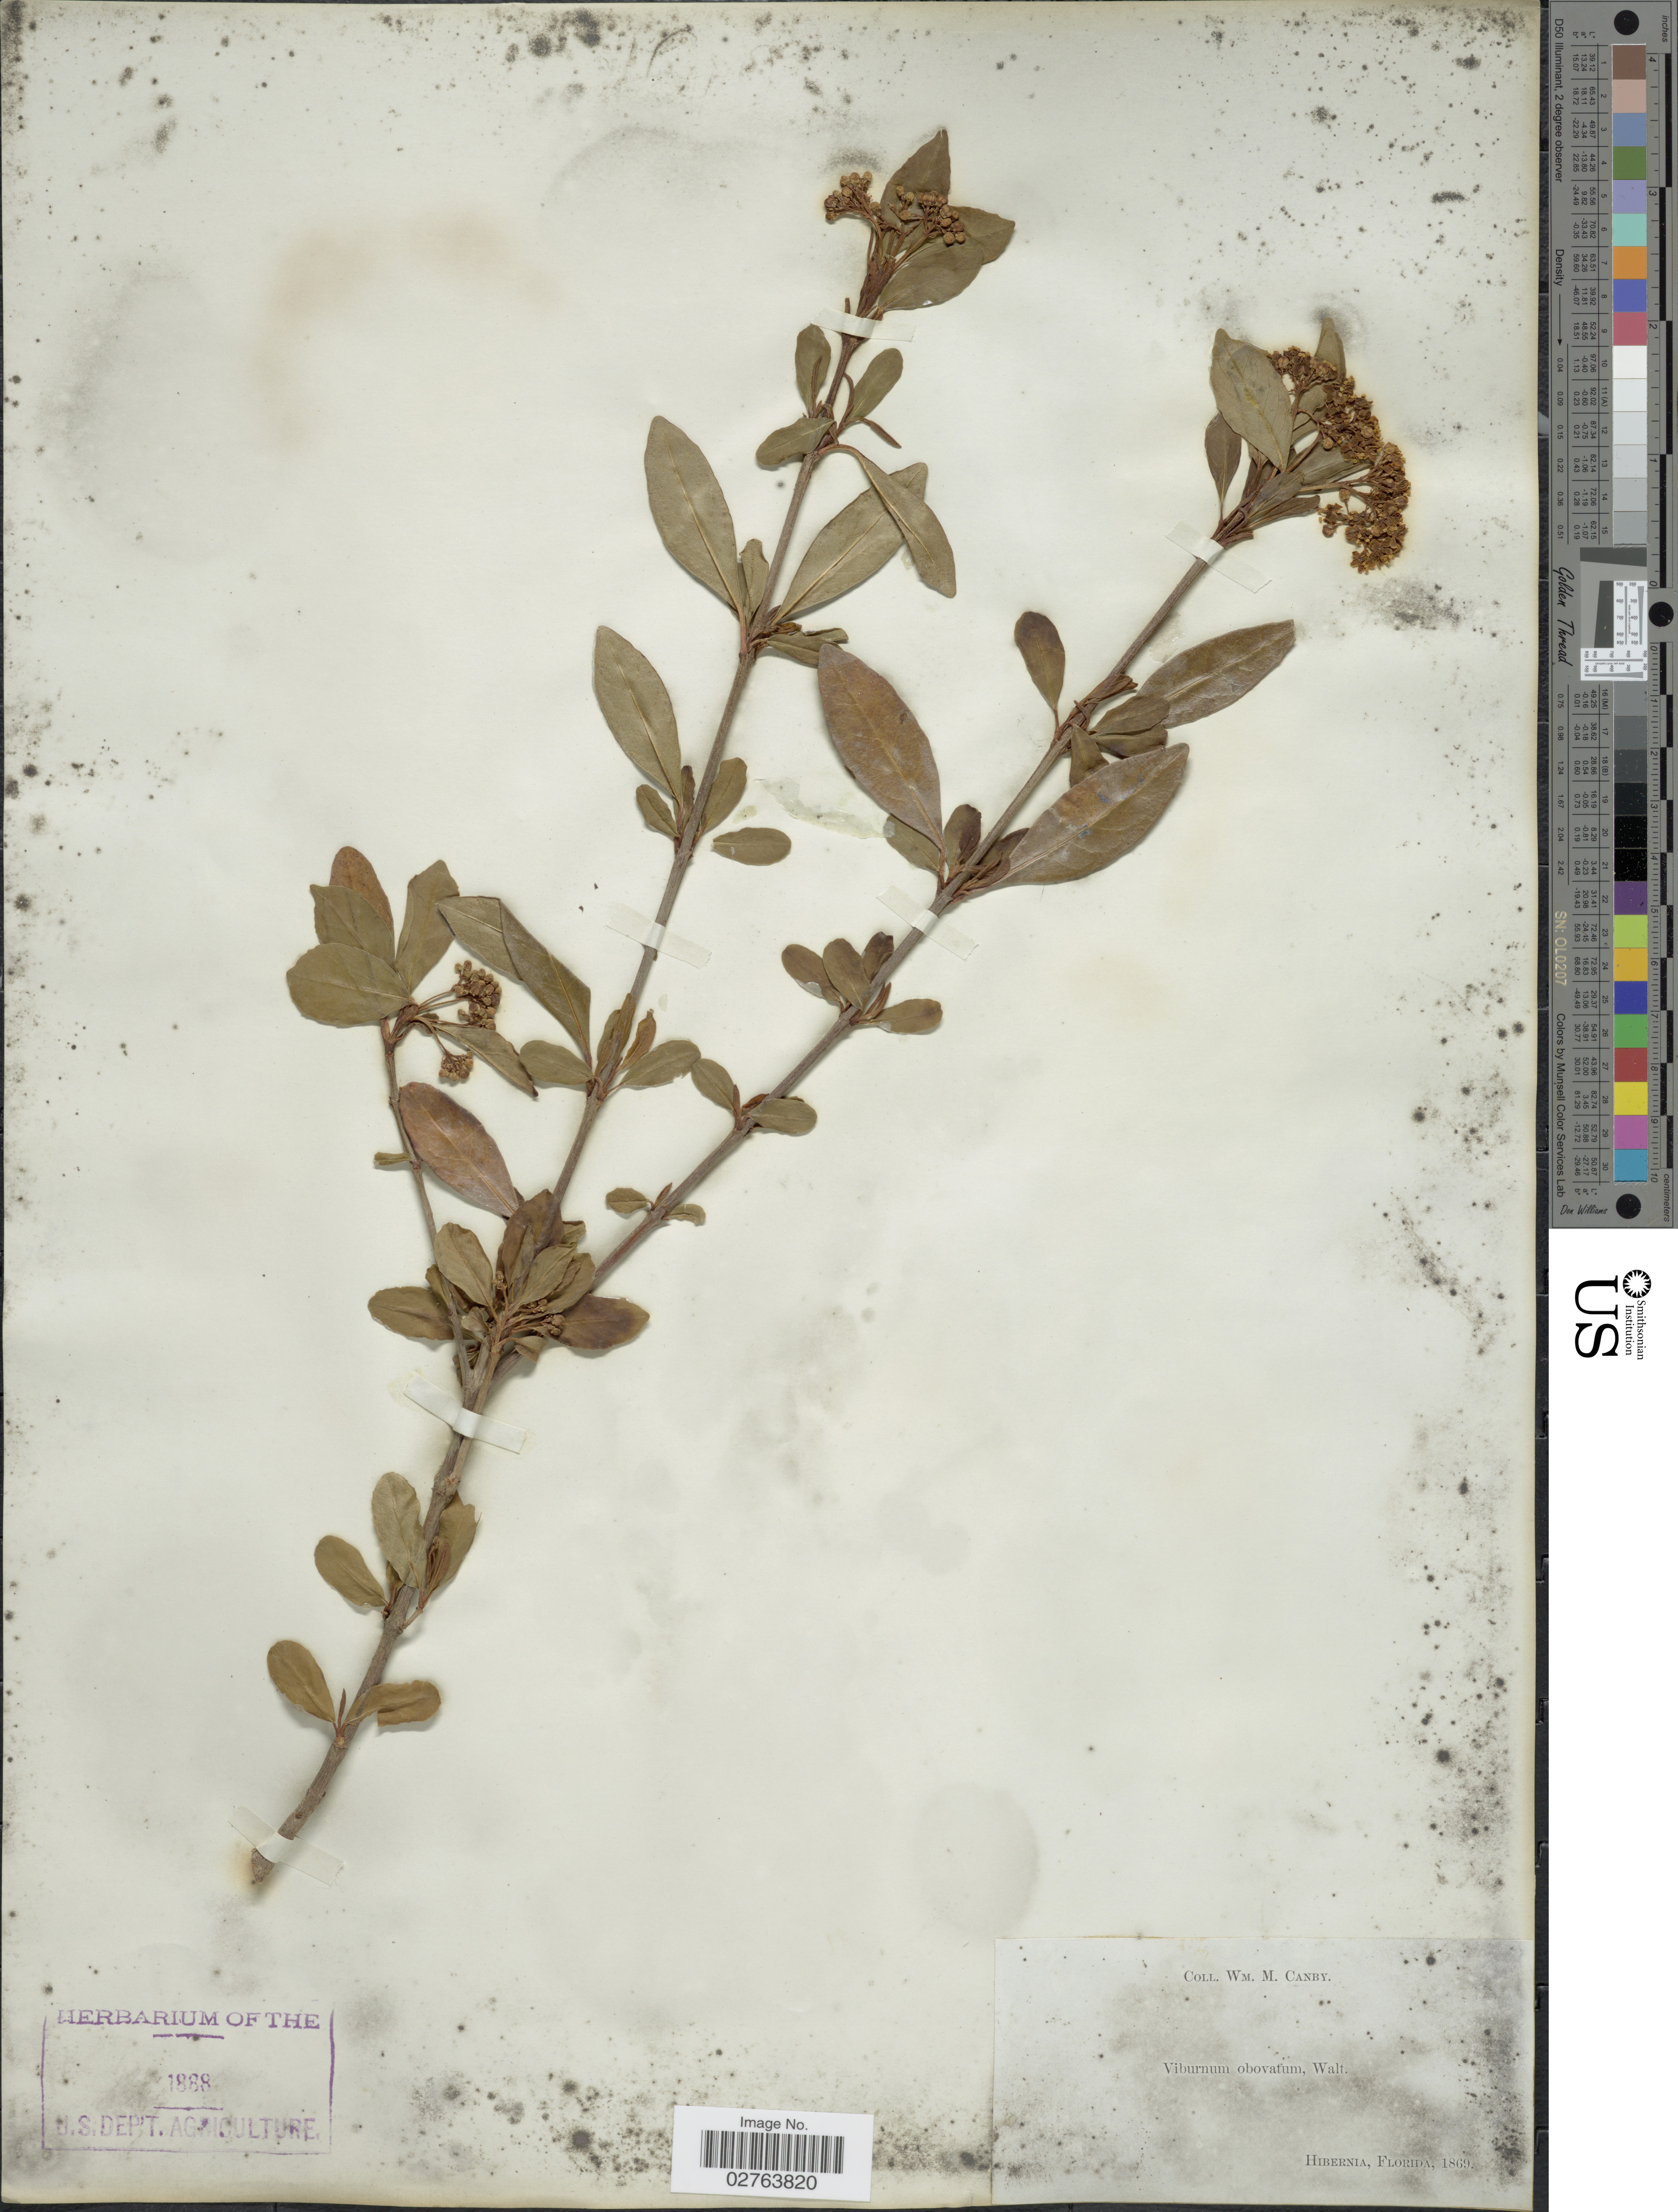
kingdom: Plantae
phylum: Tracheophyta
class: Magnoliopsida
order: Dipsacales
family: Viburnaceae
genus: Viburnum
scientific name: Viburnum obovatum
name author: Walter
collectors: W. M. Canby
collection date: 1869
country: United States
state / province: Florida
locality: Hibernia.